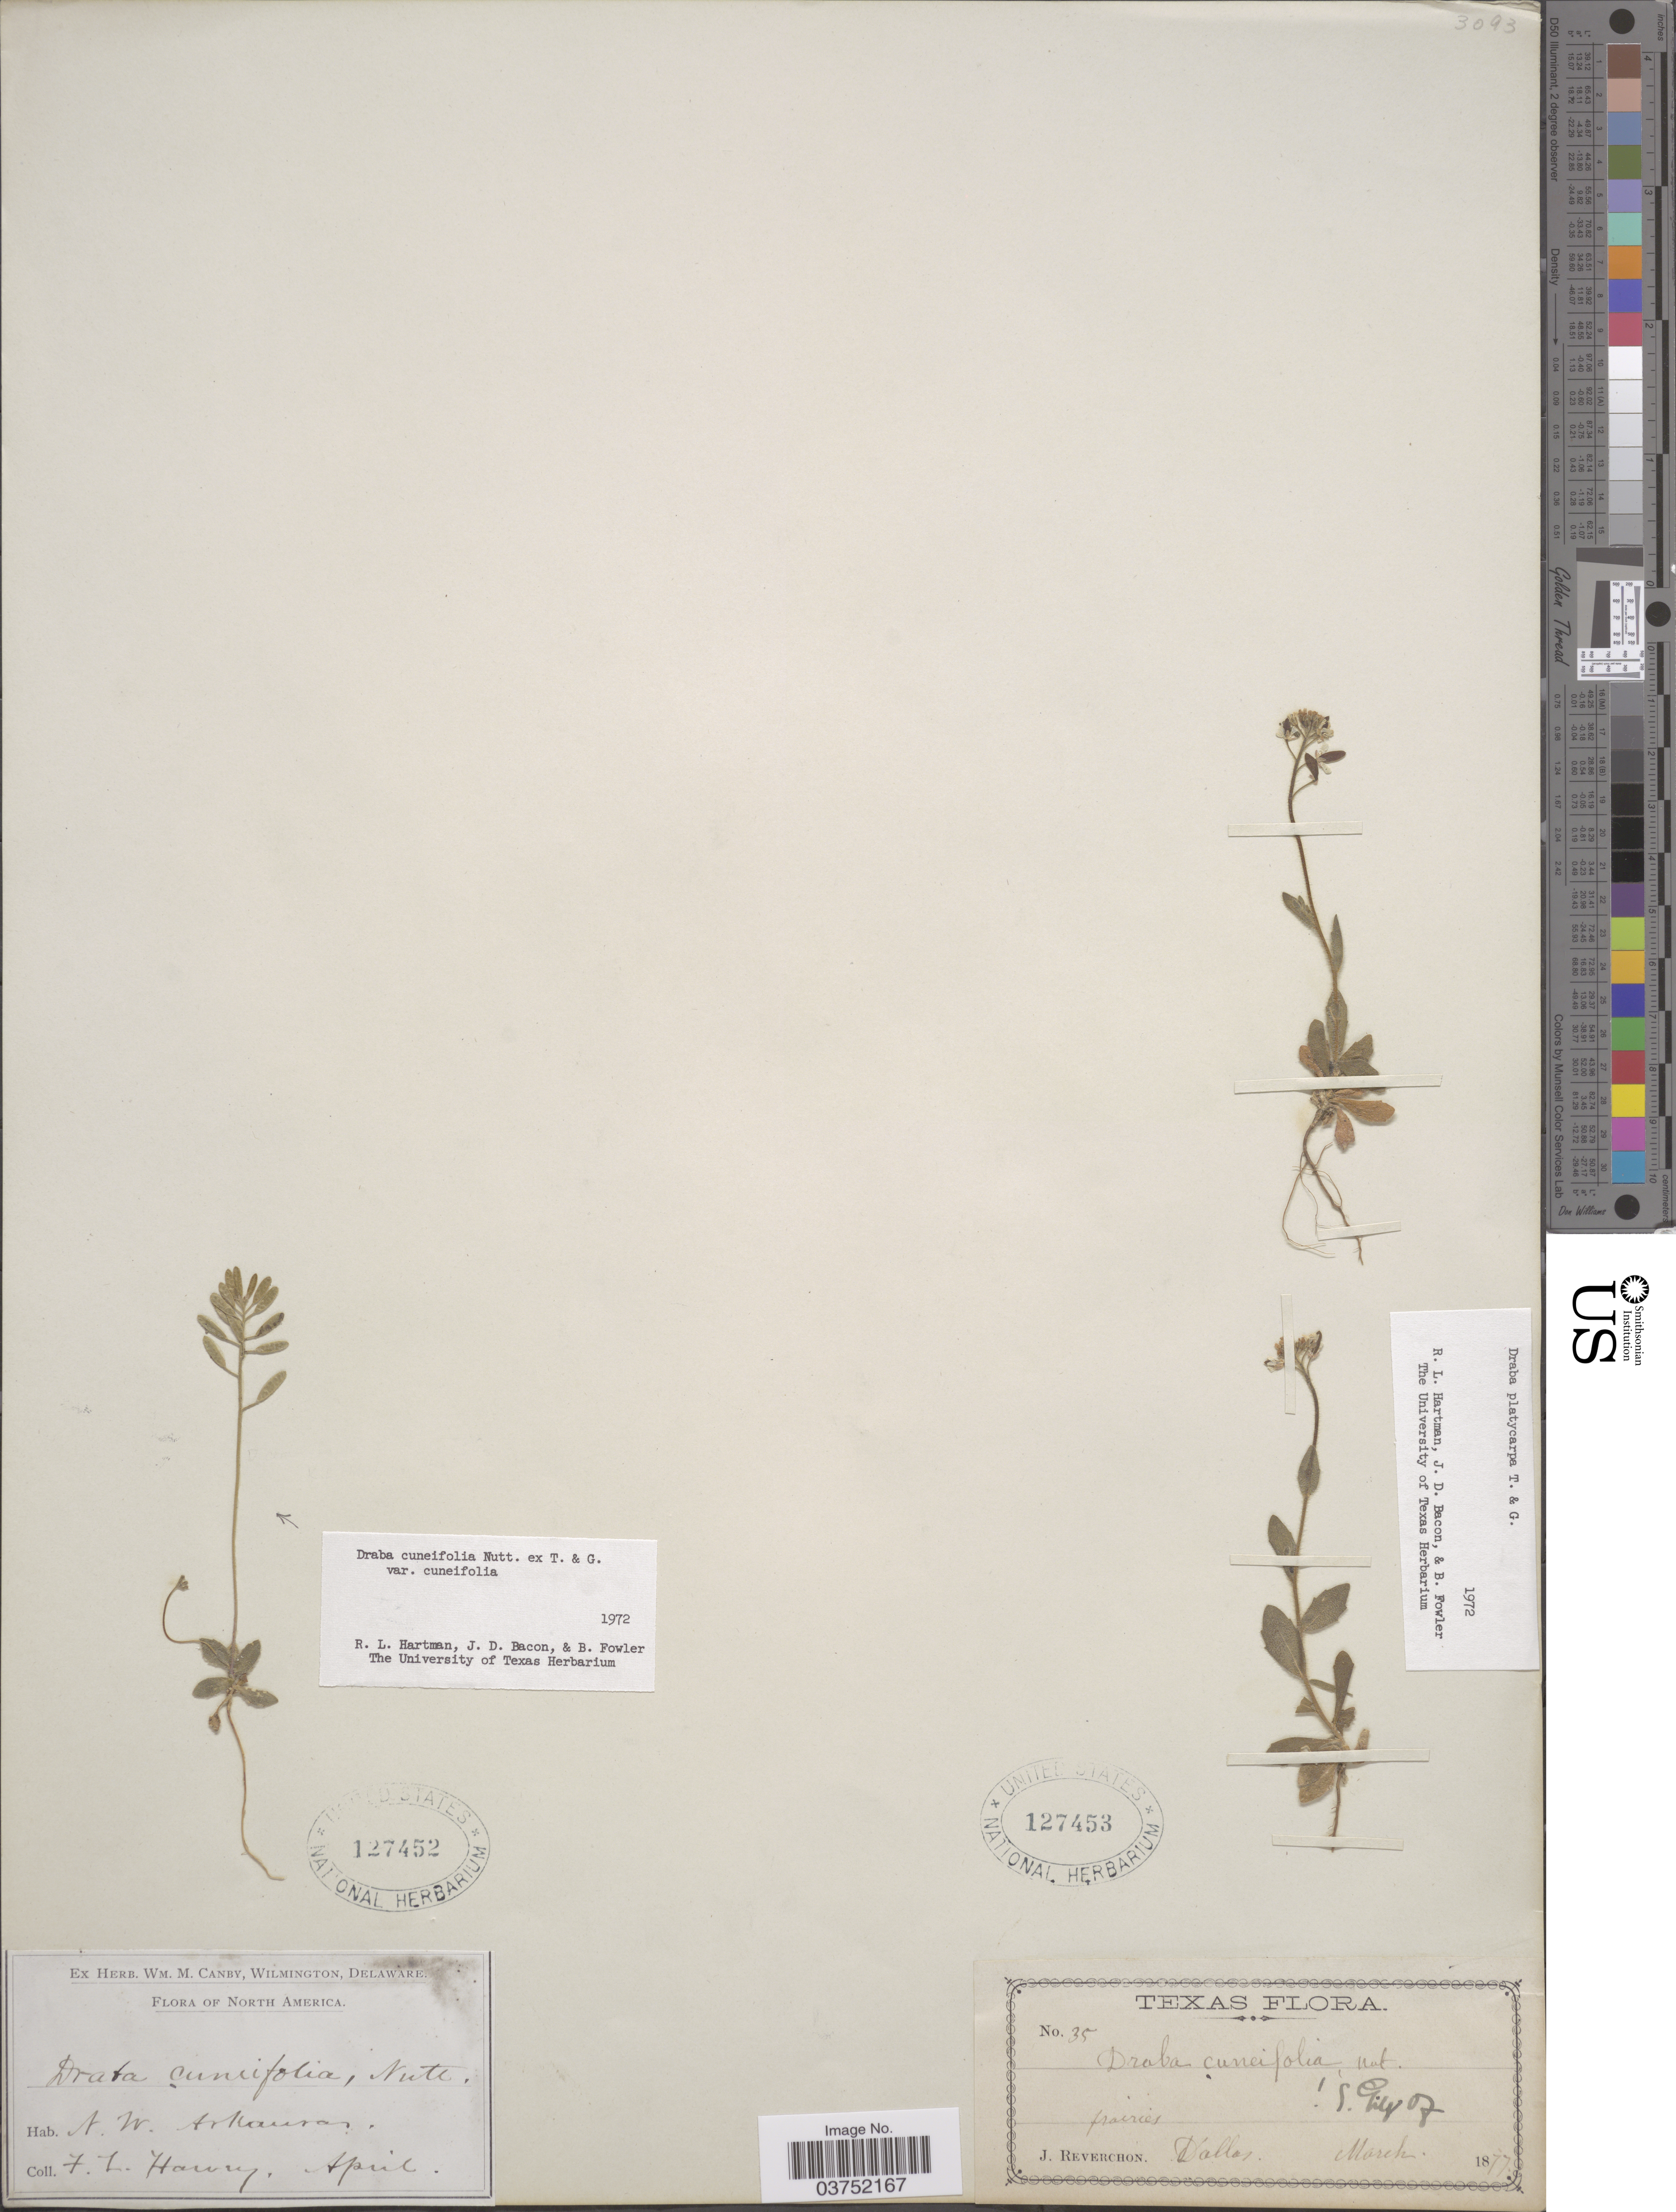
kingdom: Plantae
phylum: Tracheophyta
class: Magnoliopsida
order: Brassicales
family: Brassicaceae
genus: Draba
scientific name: Draba platycarpa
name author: Torr. & A. Gray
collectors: J. Reverchon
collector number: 35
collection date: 1877-03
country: United States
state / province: Texas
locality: Dallas.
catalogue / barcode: US 127453-2